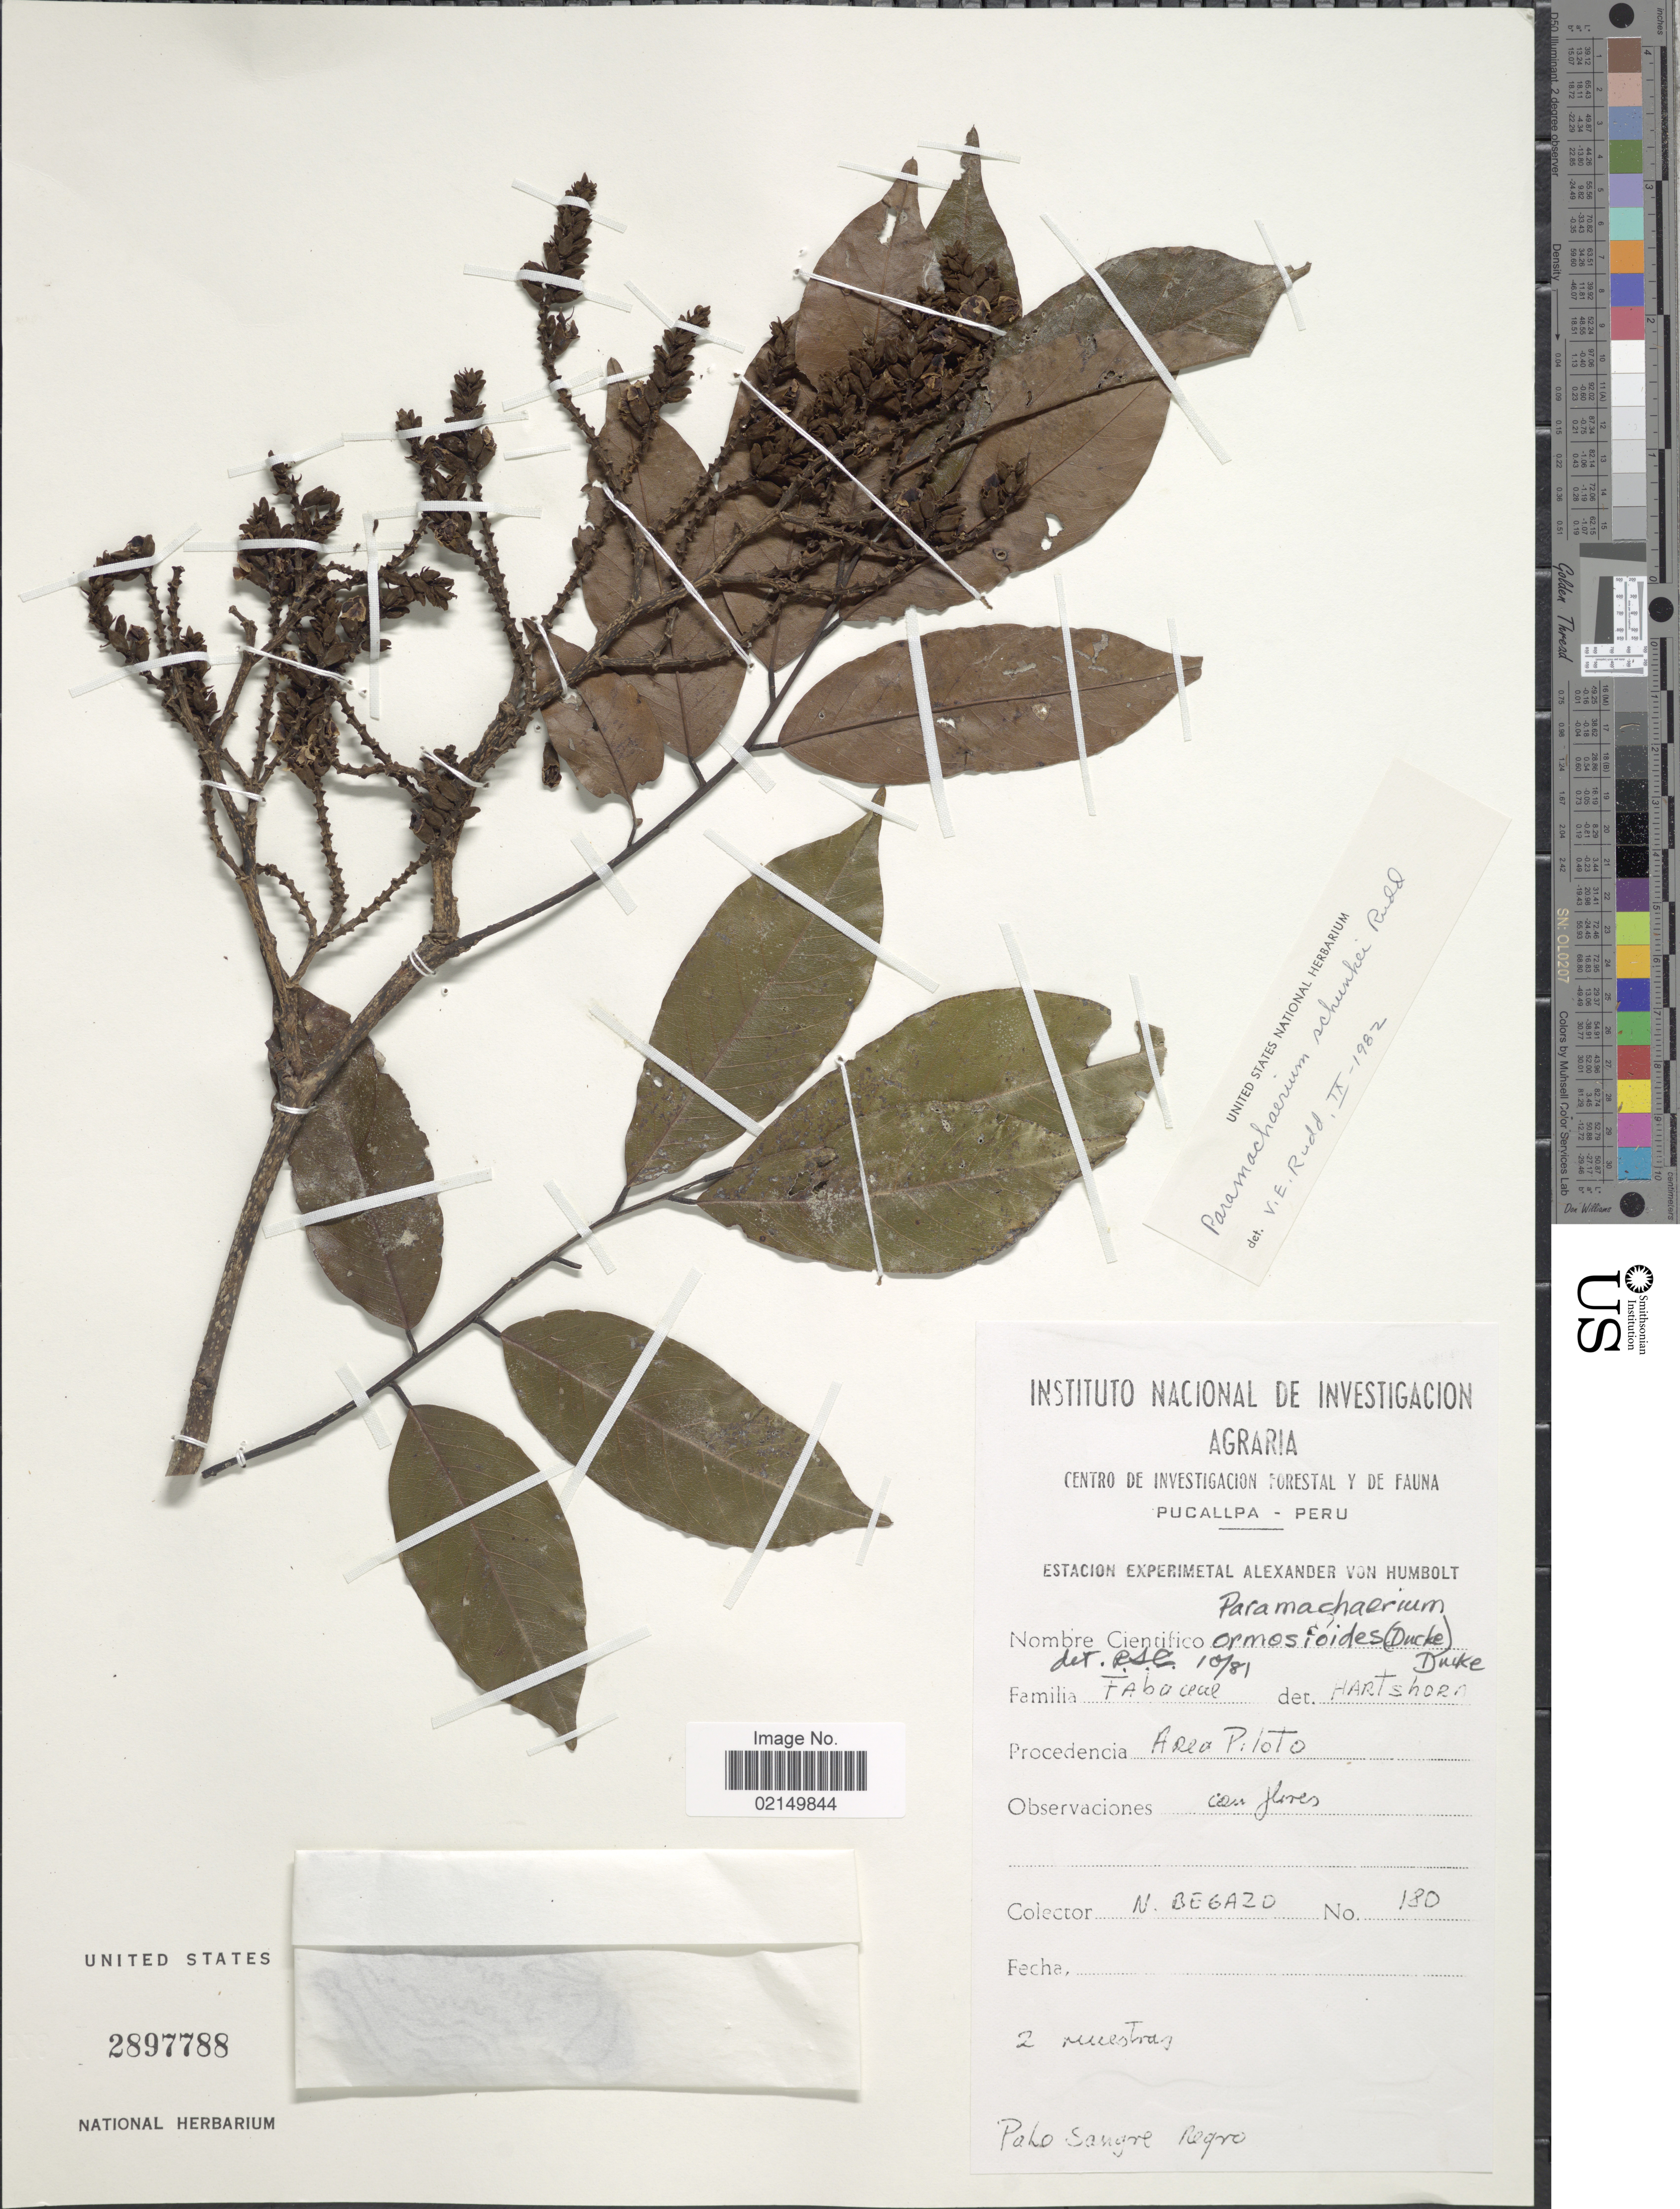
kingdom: Plantae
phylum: Tracheophyta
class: Magnoliopsida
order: Fabales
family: Fabaceae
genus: Paramachaerium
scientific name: Paramachaerium schunkei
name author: Rudd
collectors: N. Begazo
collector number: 180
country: Peru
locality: Procedencia Area Piloto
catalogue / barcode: US 2897788